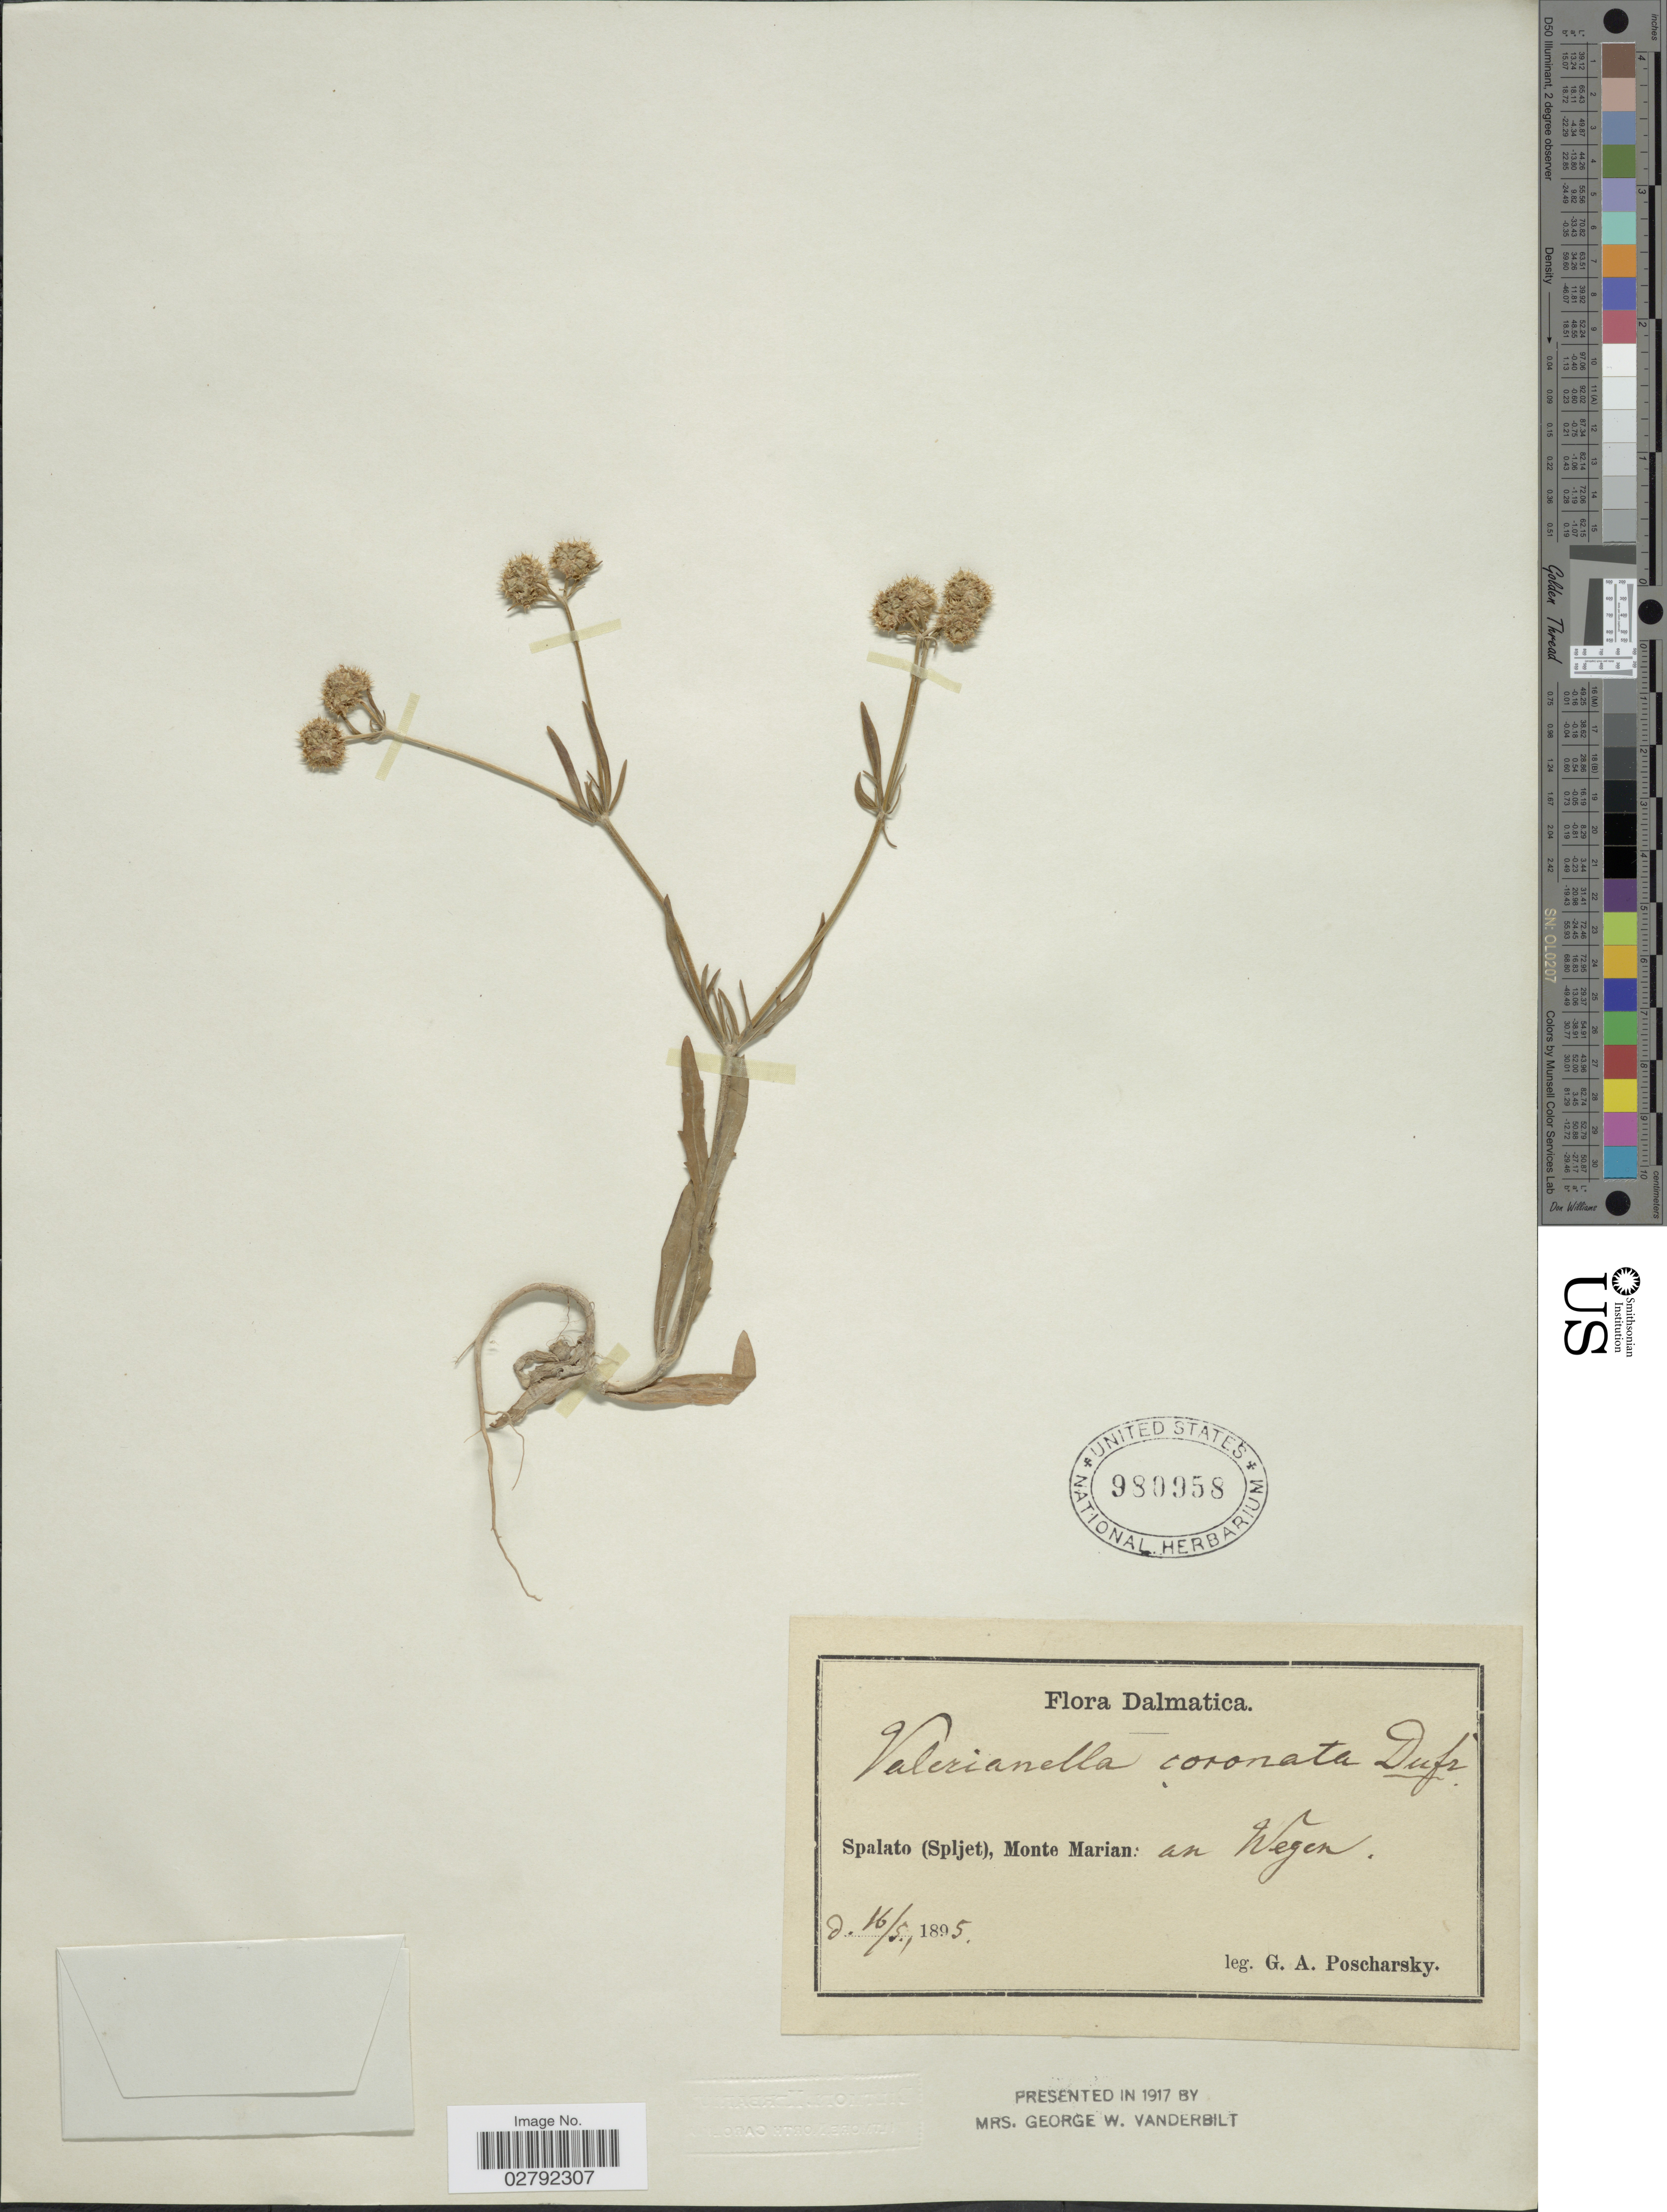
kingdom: Plantae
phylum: Tracheophyta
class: Magnoliopsida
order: Dipsacales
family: Caprifoliaceae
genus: Valerianella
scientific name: Valerianella coronata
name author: (L.) DC.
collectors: G. Poscharsky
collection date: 1895-05-16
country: Croatia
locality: Dalmatica. Spalato (Spljet), Monte Marian: an Wegen.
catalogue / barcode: US 980958